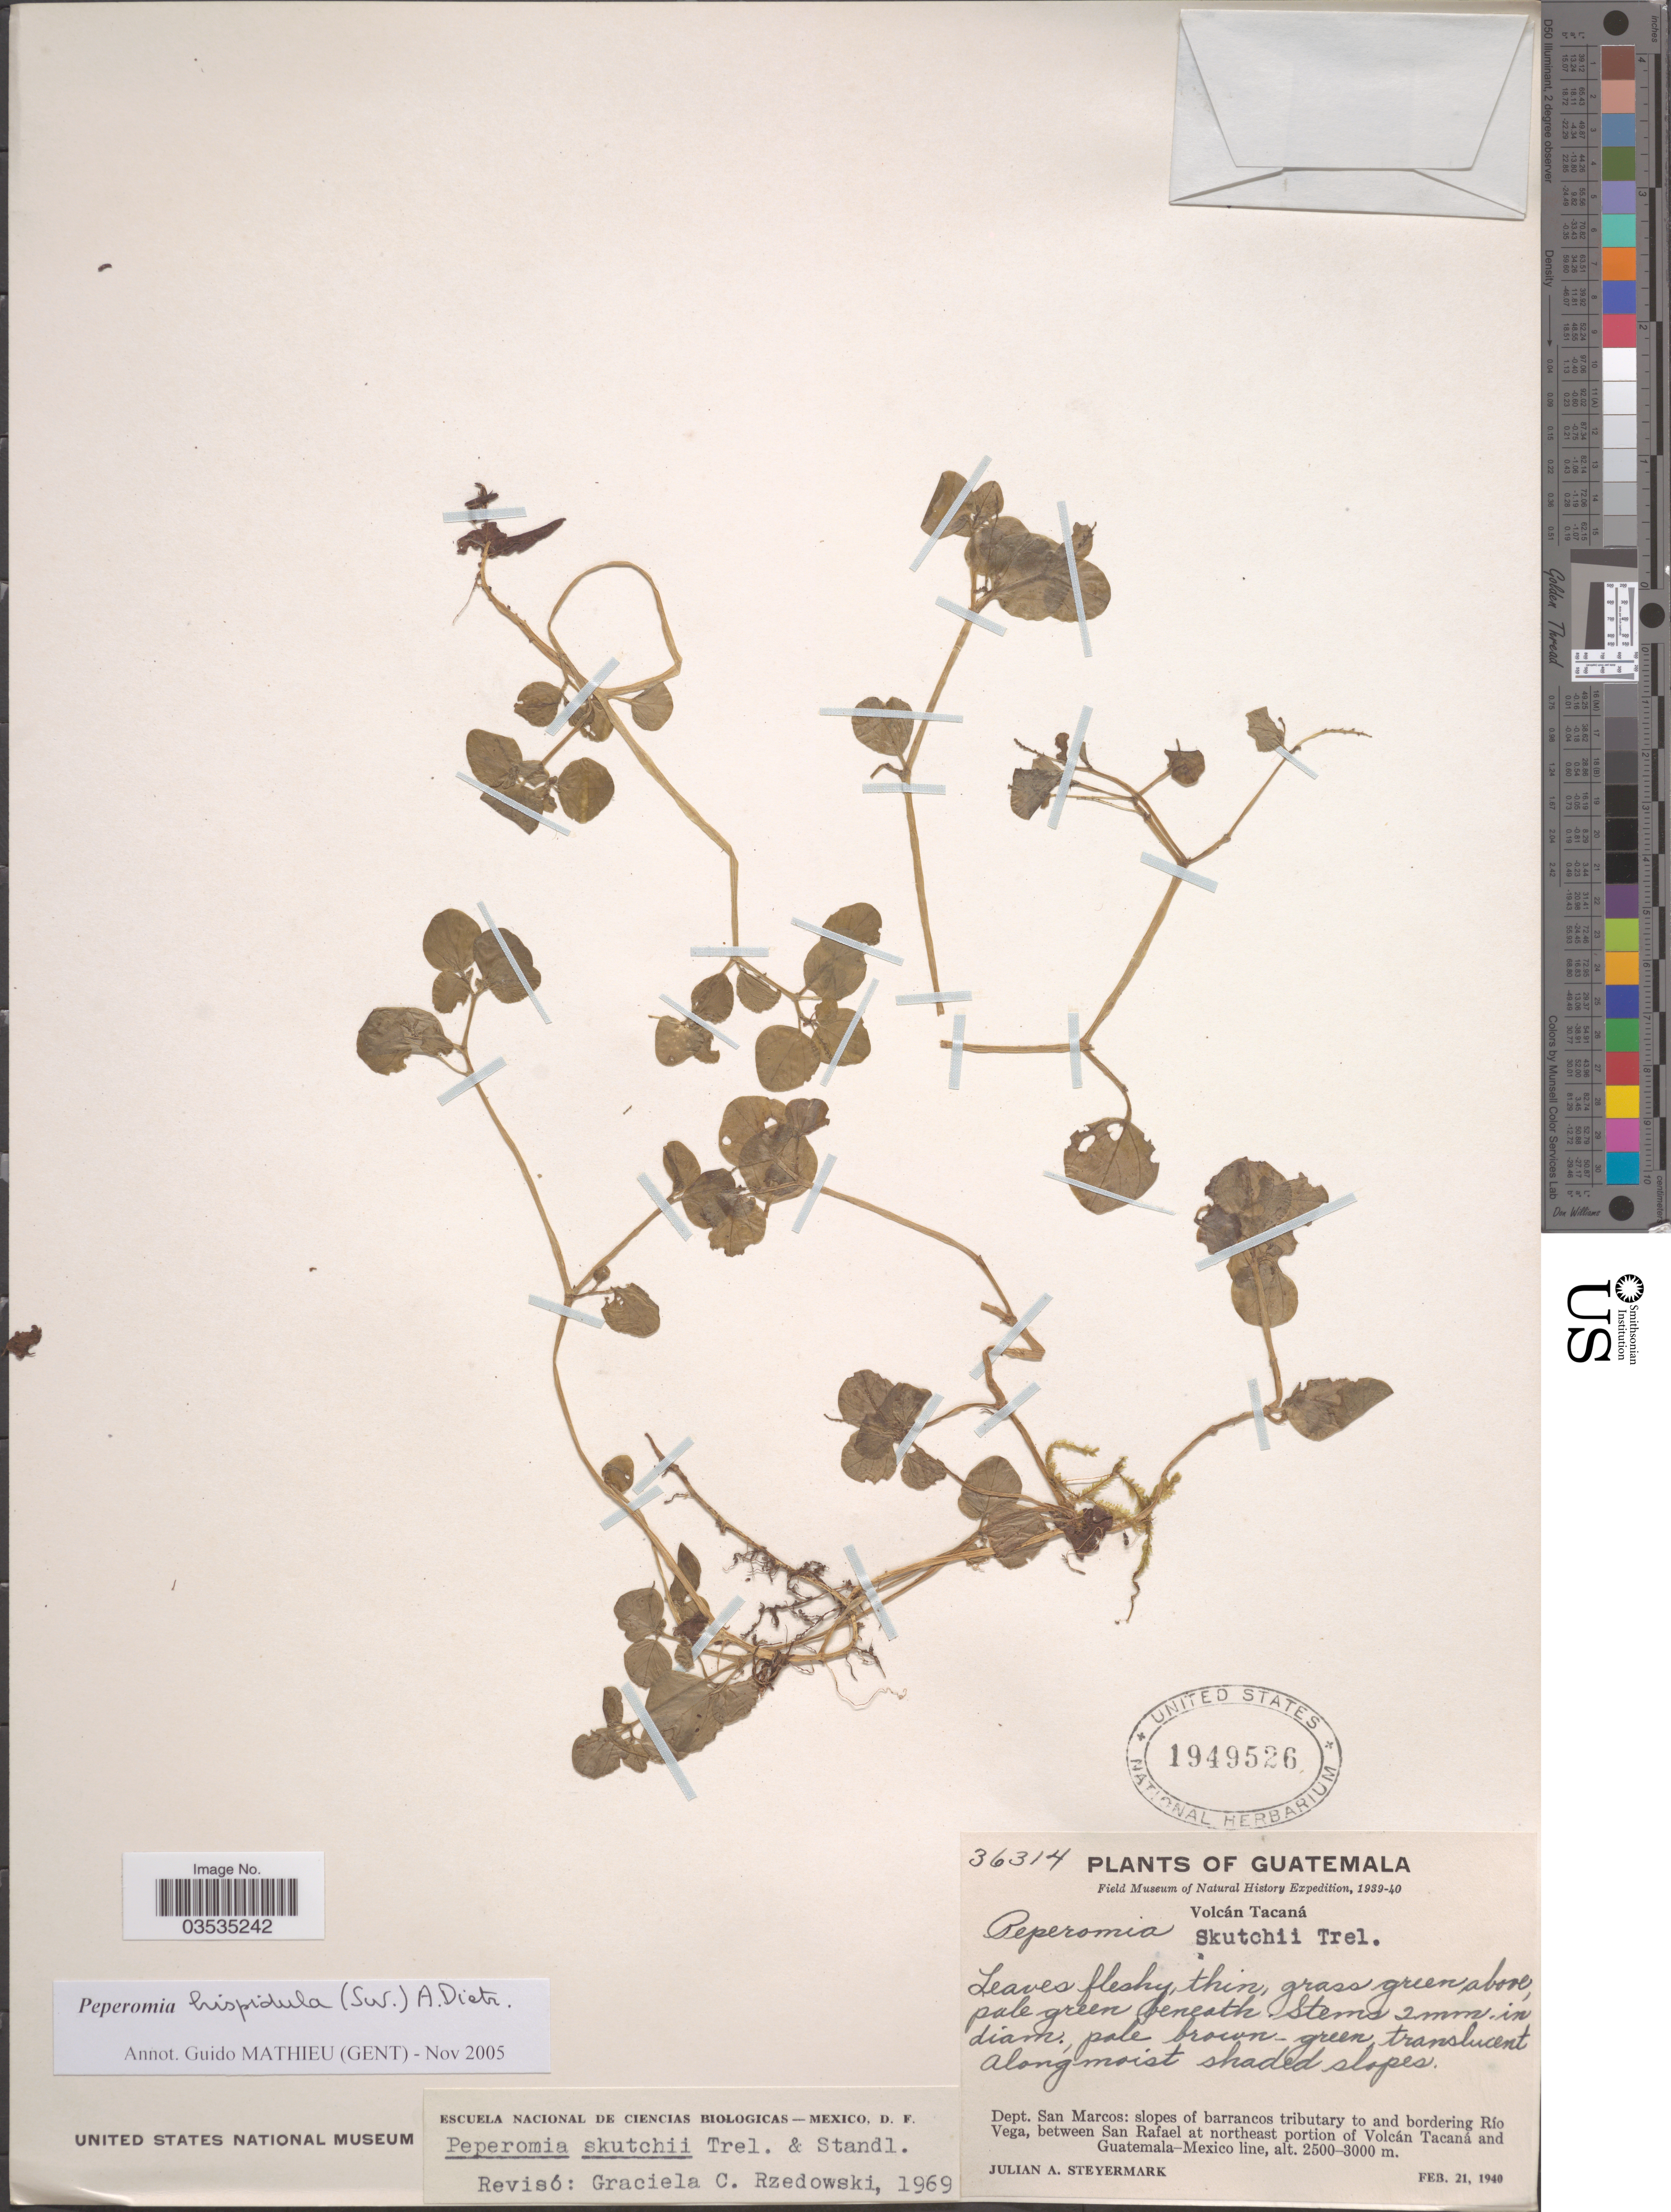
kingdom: Plantae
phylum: Tracheophyta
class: Magnoliopsida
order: Piperales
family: Piperaceae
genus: Peperomia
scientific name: Peperomia hispidula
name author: (Sw.) A. Dietr.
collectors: J. Steyermark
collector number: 36314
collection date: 1940-02-21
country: Guatemala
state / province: San Marcos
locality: Volcán Tolcaná. Dept. San Marcos: slopes of barrancos tributary to and bordering Río Vega, between San Rafael at northeast portion of Volcán Tacaná and Guatemala-Mexico line.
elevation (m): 2500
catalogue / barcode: US 1949526